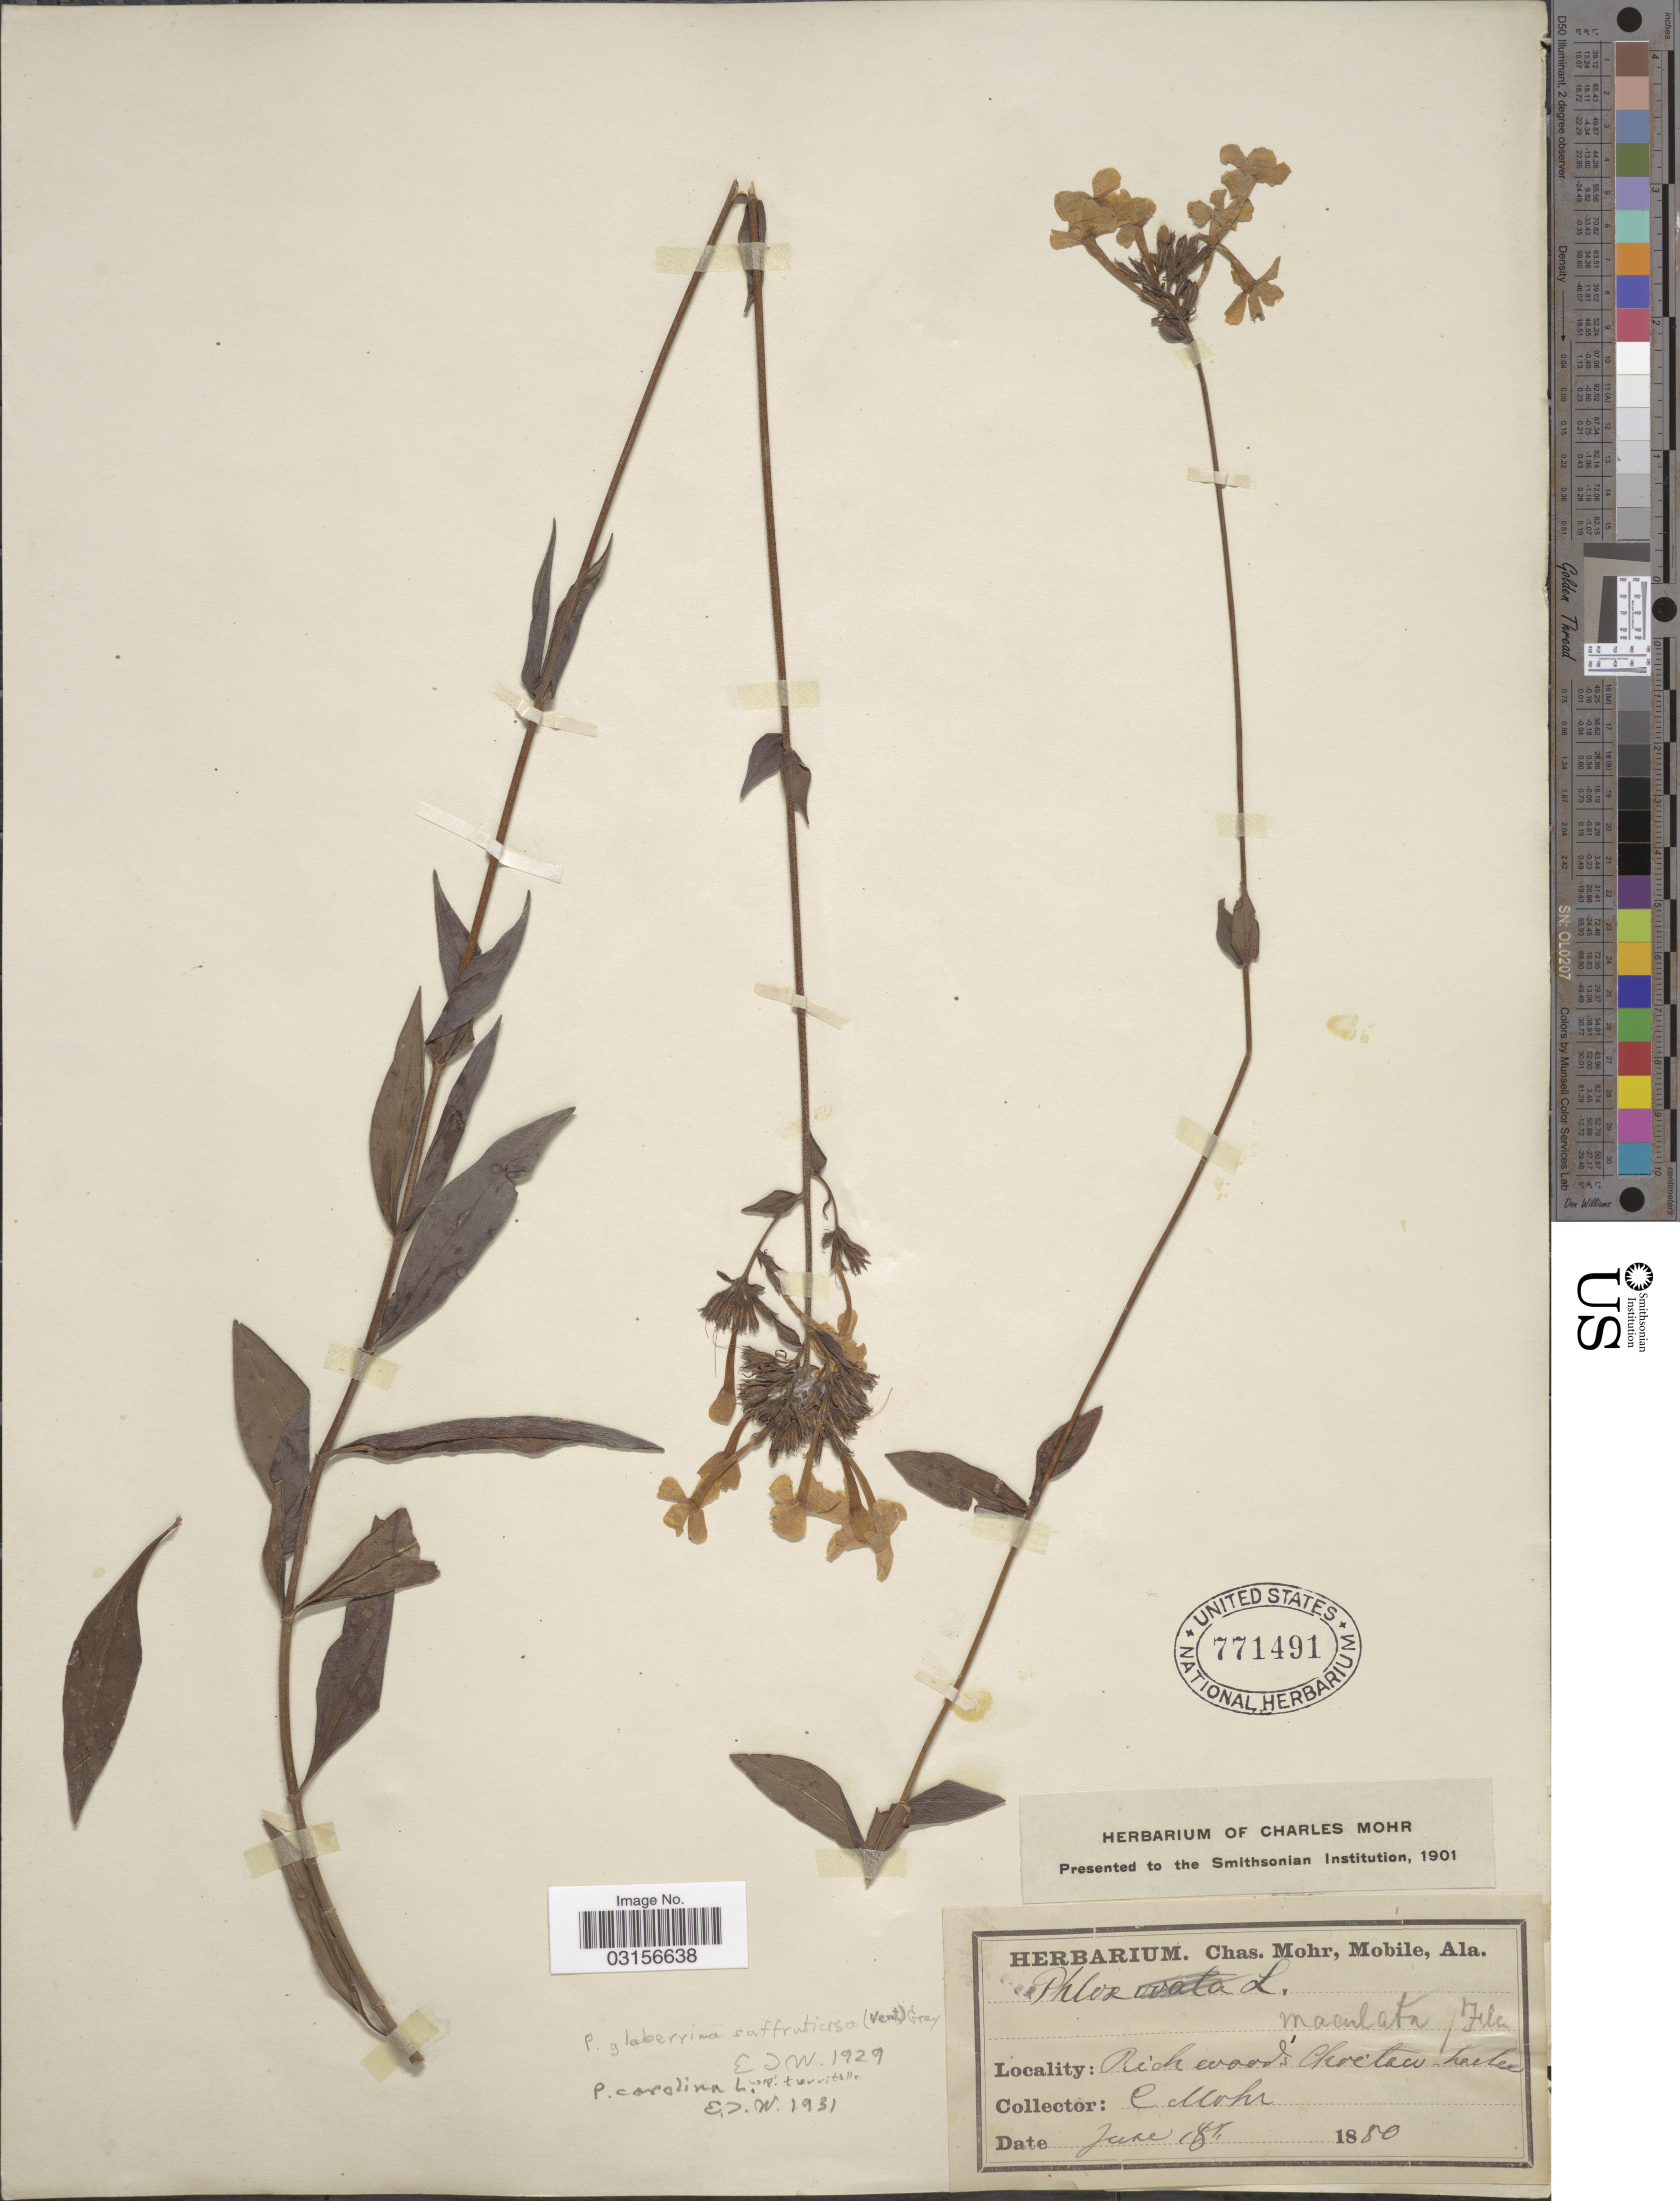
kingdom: Plantae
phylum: Tracheophyta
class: Magnoliopsida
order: Ericales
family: Polemoniaceae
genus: Phlox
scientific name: Phlox carolina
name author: L.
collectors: Mohr, C. T. (herbarium)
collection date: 1880-06-18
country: United States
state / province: Alabama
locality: Choctaw-hachee.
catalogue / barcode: US 771491